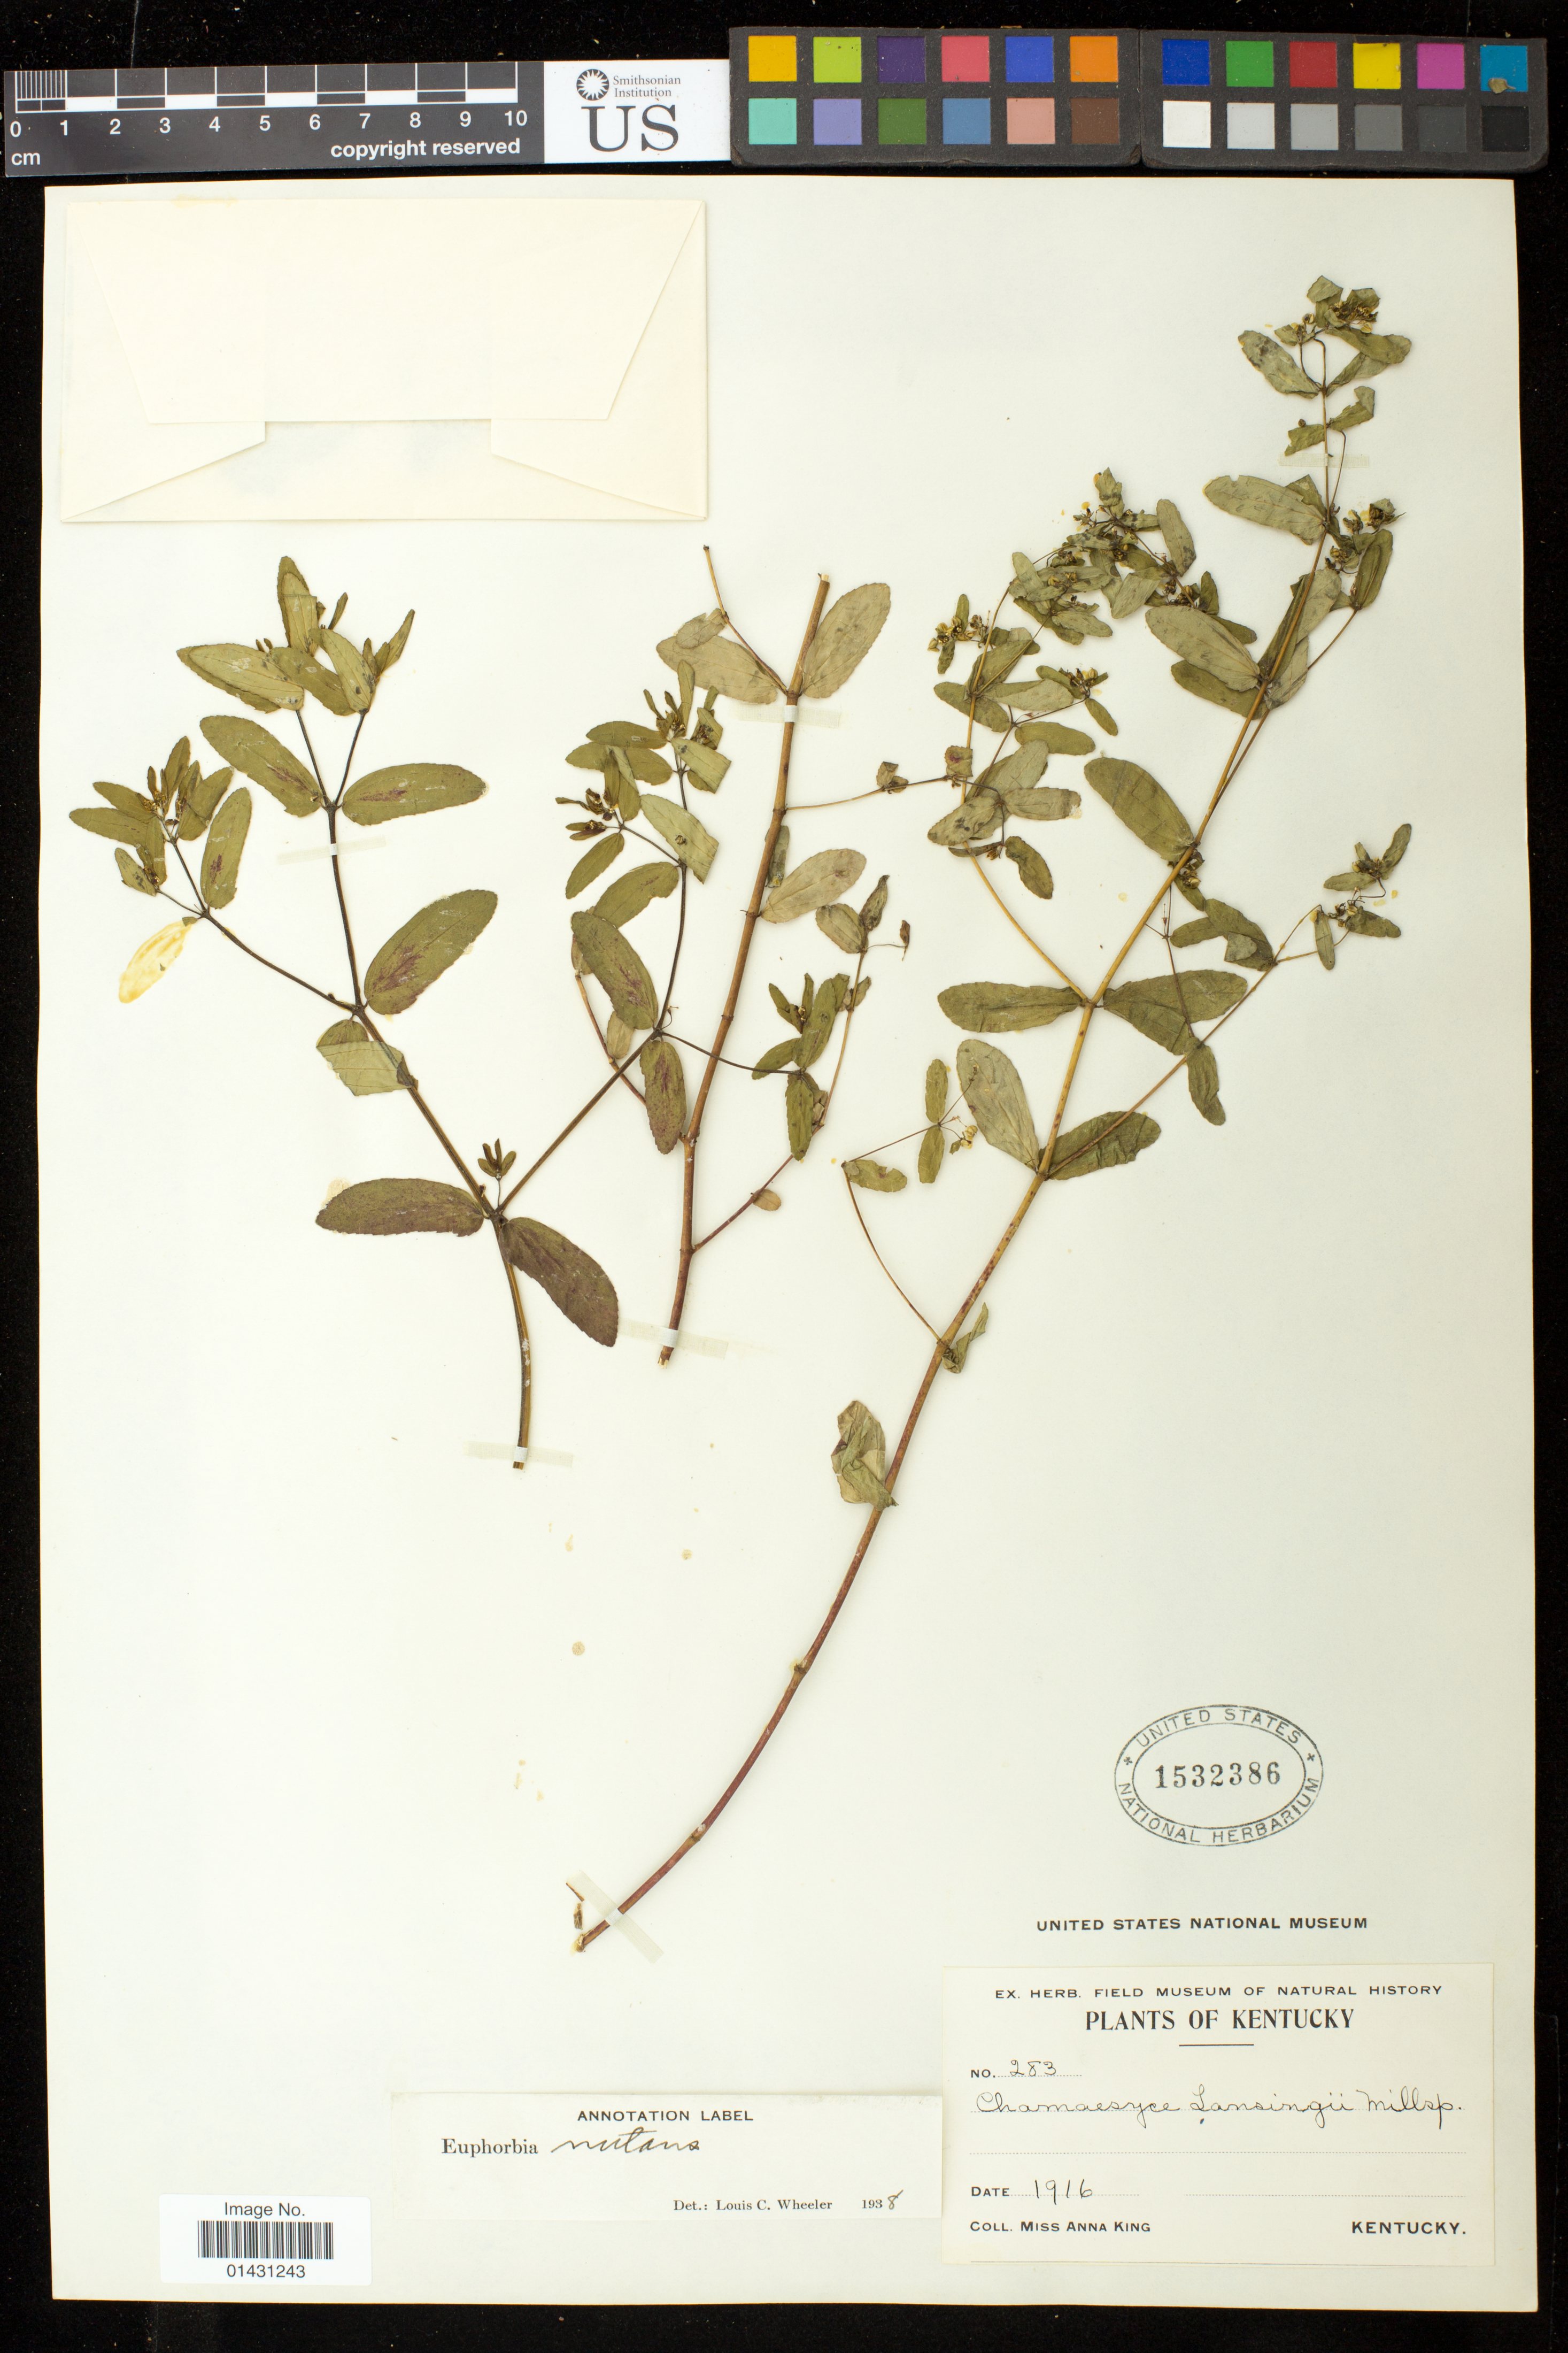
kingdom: Plantae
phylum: Tracheophyta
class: Magnoliopsida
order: Malpighiales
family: Euphorbiaceae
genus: Euphorbia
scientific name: Euphorbia maculata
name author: L.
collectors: A. King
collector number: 283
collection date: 1916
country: United States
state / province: Kentucky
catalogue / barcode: US 1532386